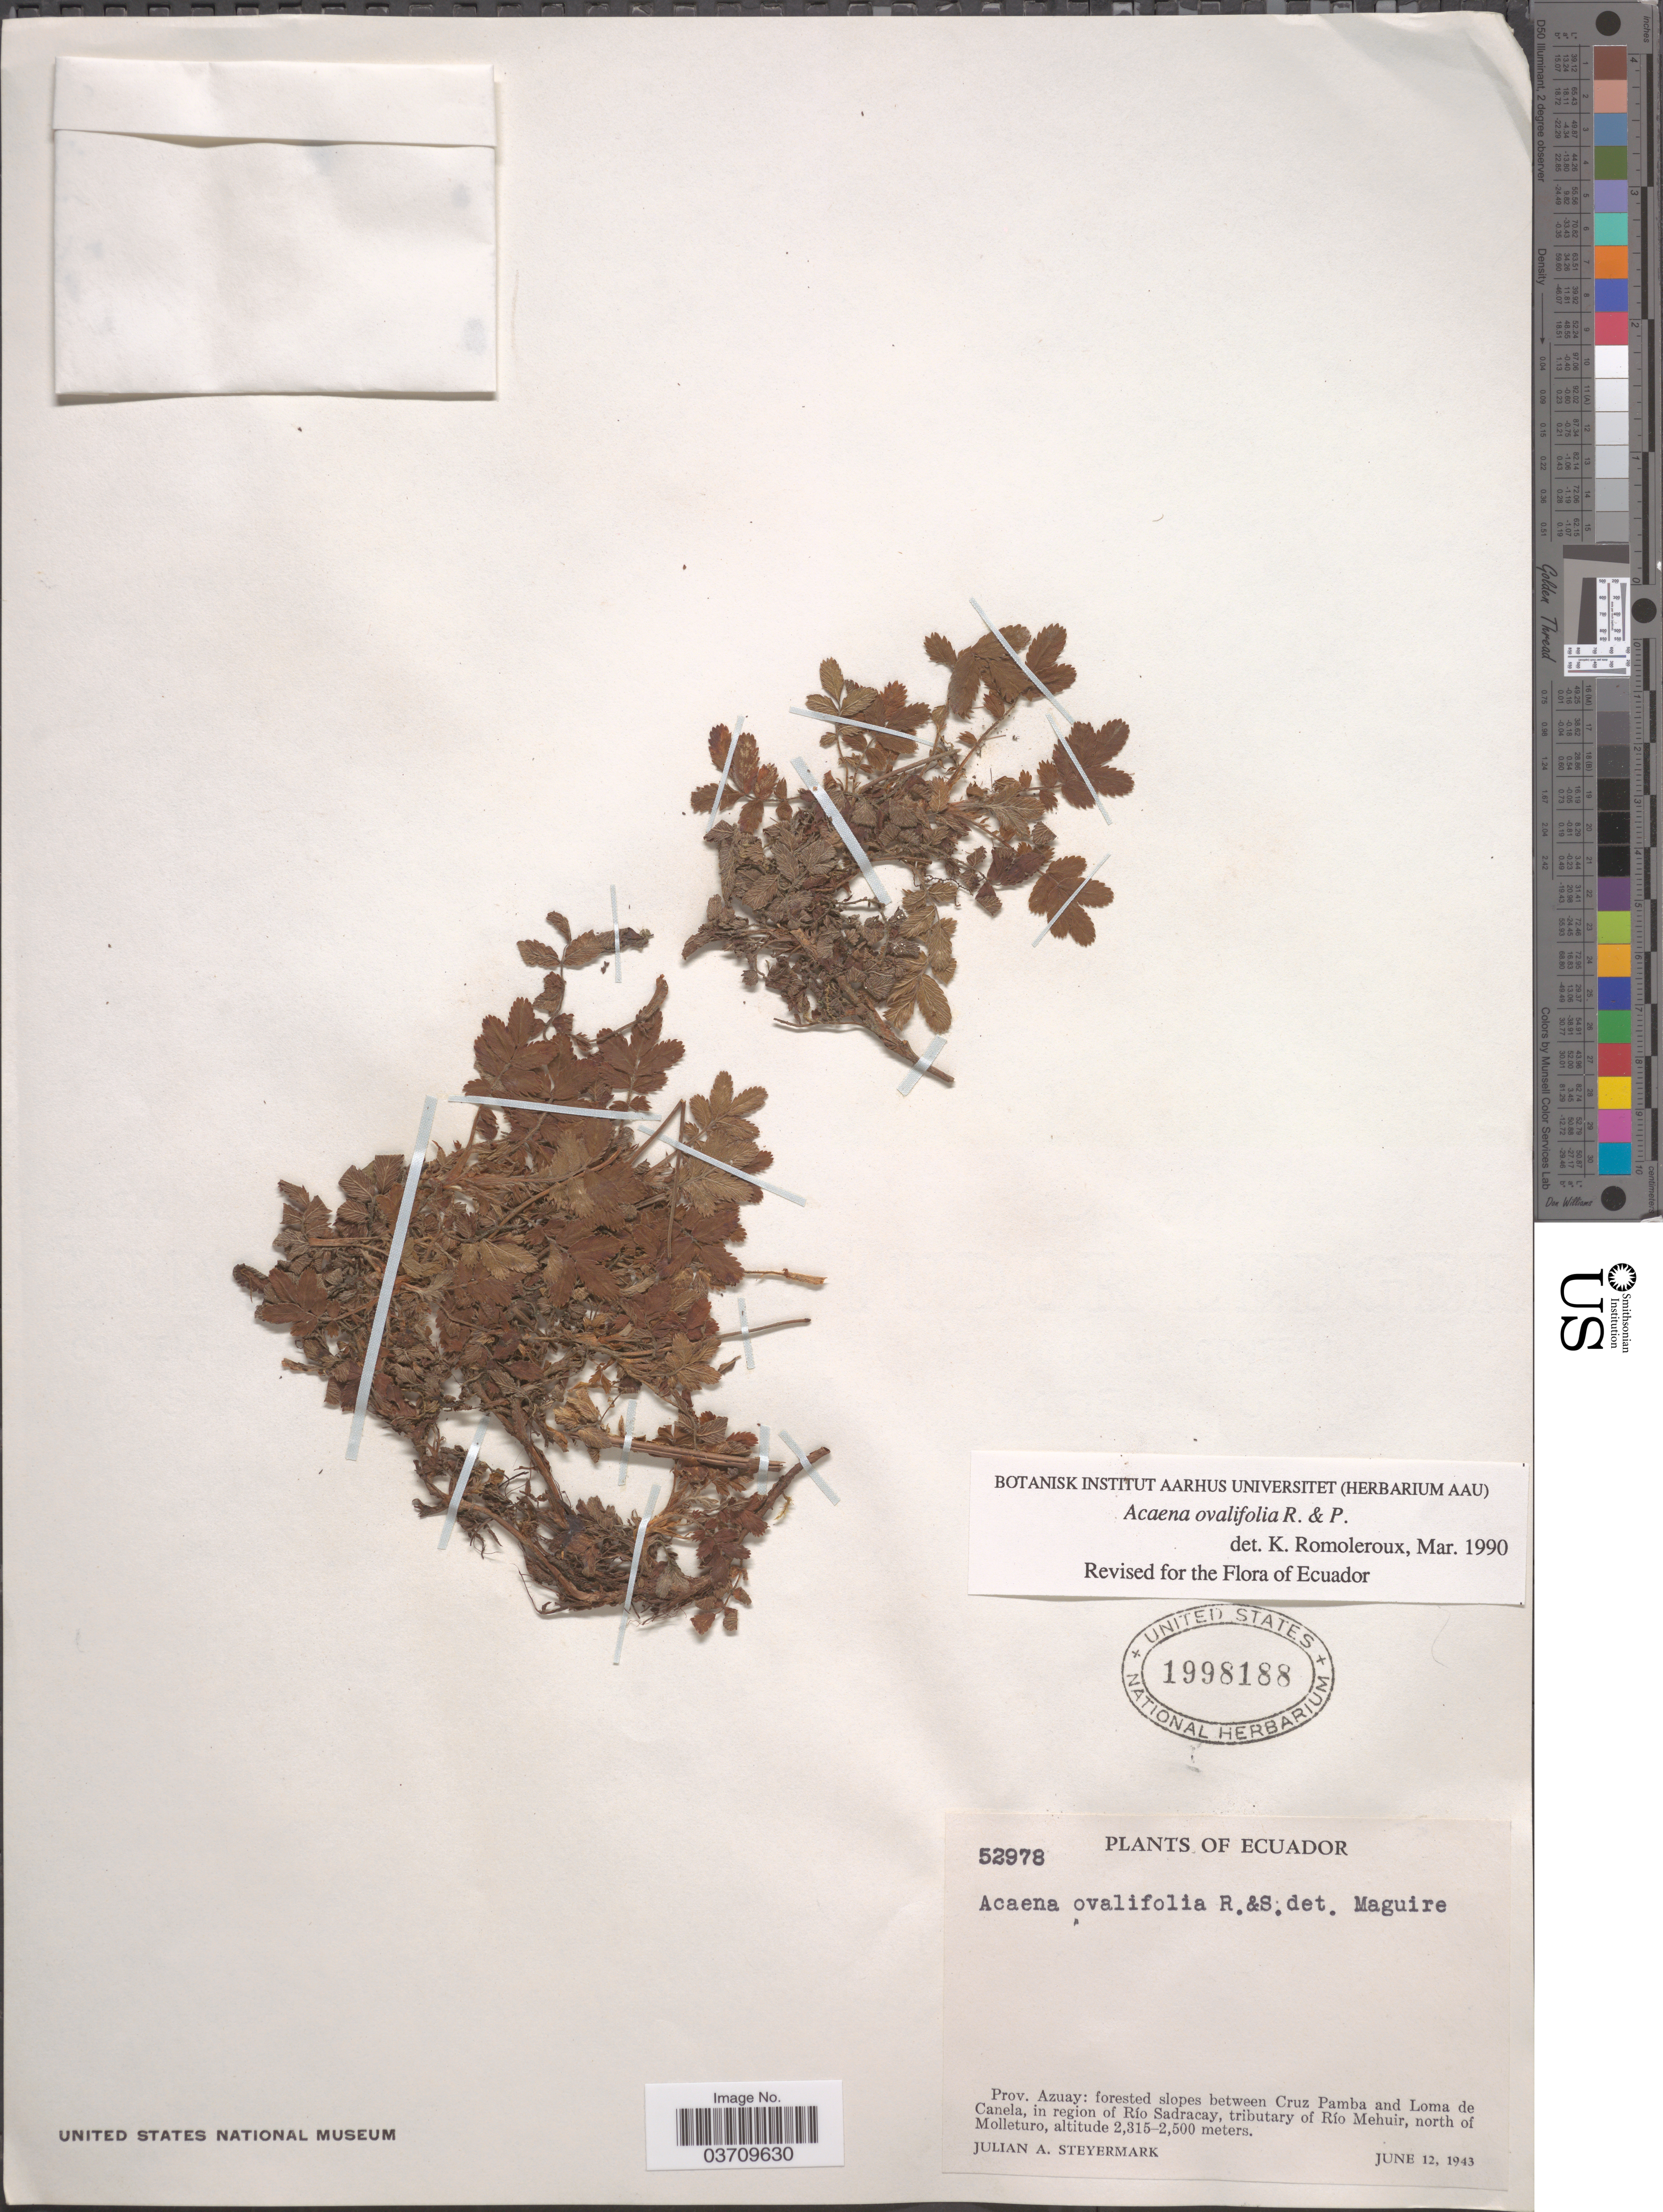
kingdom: Plantae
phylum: Tracheophyta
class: Magnoliopsida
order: Rosales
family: Rosaceae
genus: Acaena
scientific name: Acaena ovalifolia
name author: Ruiz & Pav.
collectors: J. Steyermark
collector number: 52978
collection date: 1943-06-12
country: Ecuador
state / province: Azuay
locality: Forested slopes between Cruz Pamba and Loma de Canela, in region of Río Sadracay, tributary of Río Mehuir, north of Molleturo.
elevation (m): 2315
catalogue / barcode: US 1998188